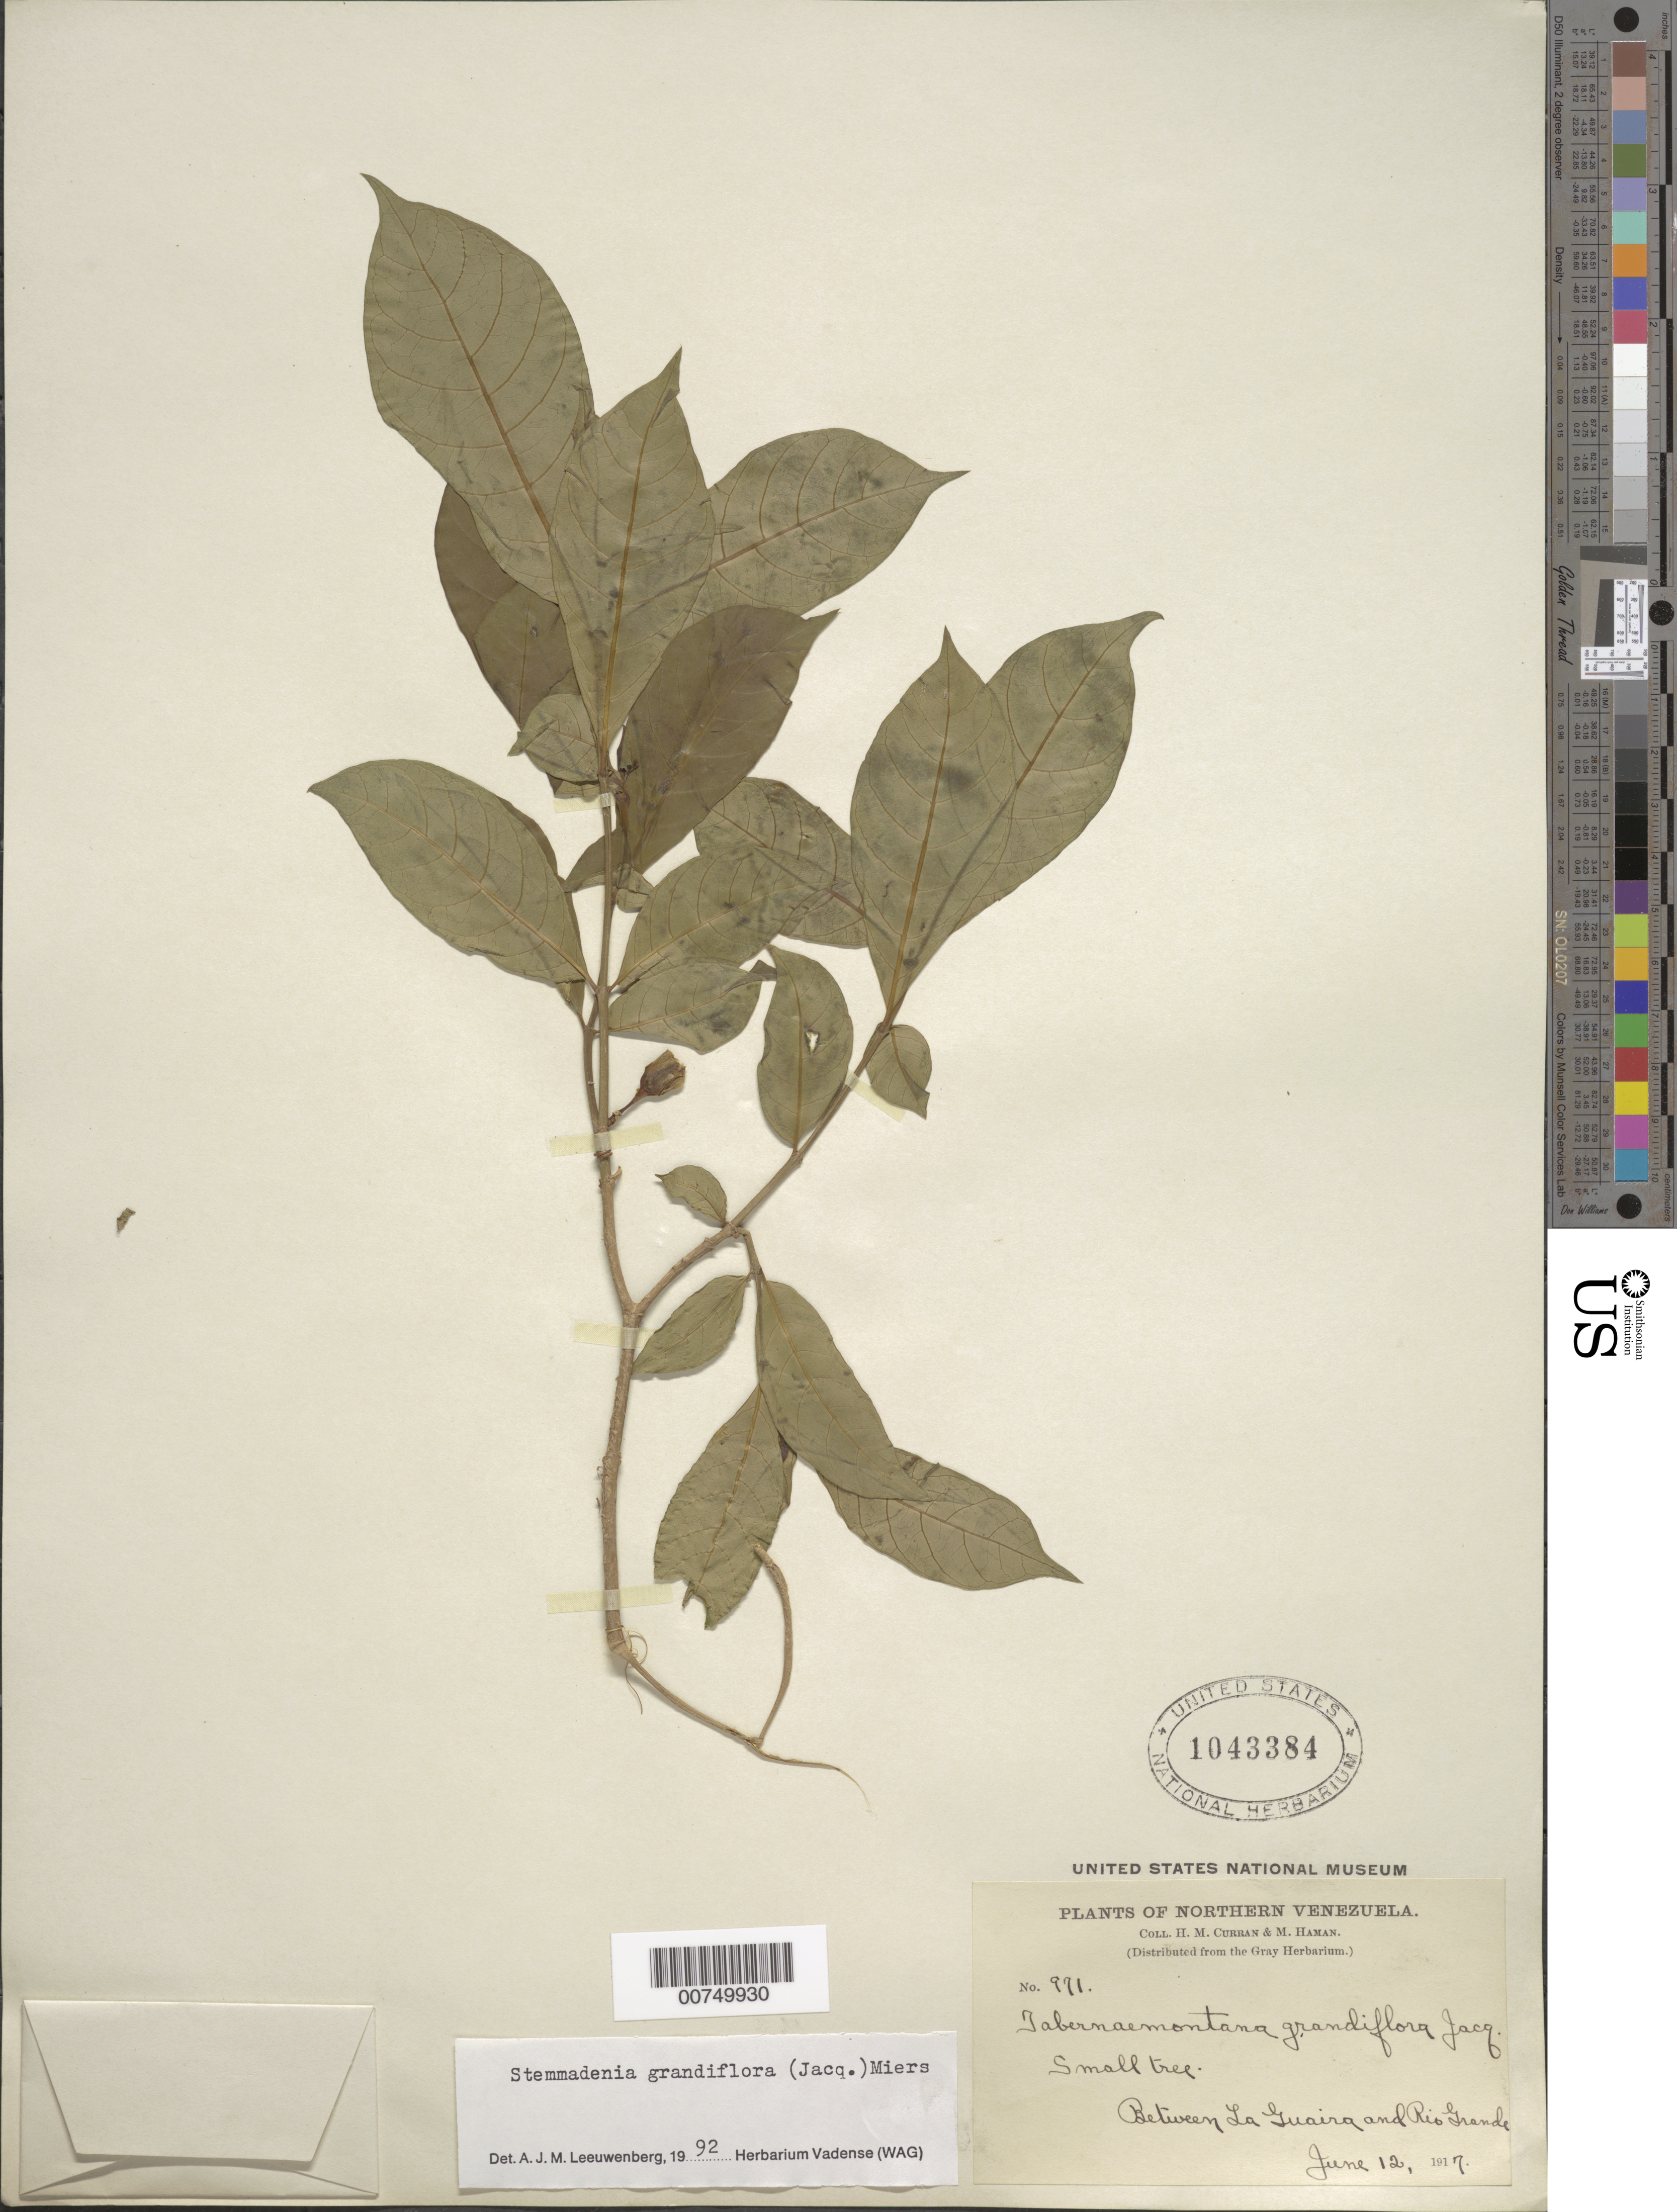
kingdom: Plantae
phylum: Tracheophyta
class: Magnoliopsida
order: Gentianales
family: Apocynaceae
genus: Stemmadenia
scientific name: Stemmadenia grandiflora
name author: (Jacq.) Miers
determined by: Leeuwenberg, A. J. M.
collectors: H. M. Curran & M. Haman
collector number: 971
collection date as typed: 12-Jun-17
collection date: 1917-06-12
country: Venezuela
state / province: Distrito Federal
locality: La Guaira to Río Grande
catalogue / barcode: US 1043384